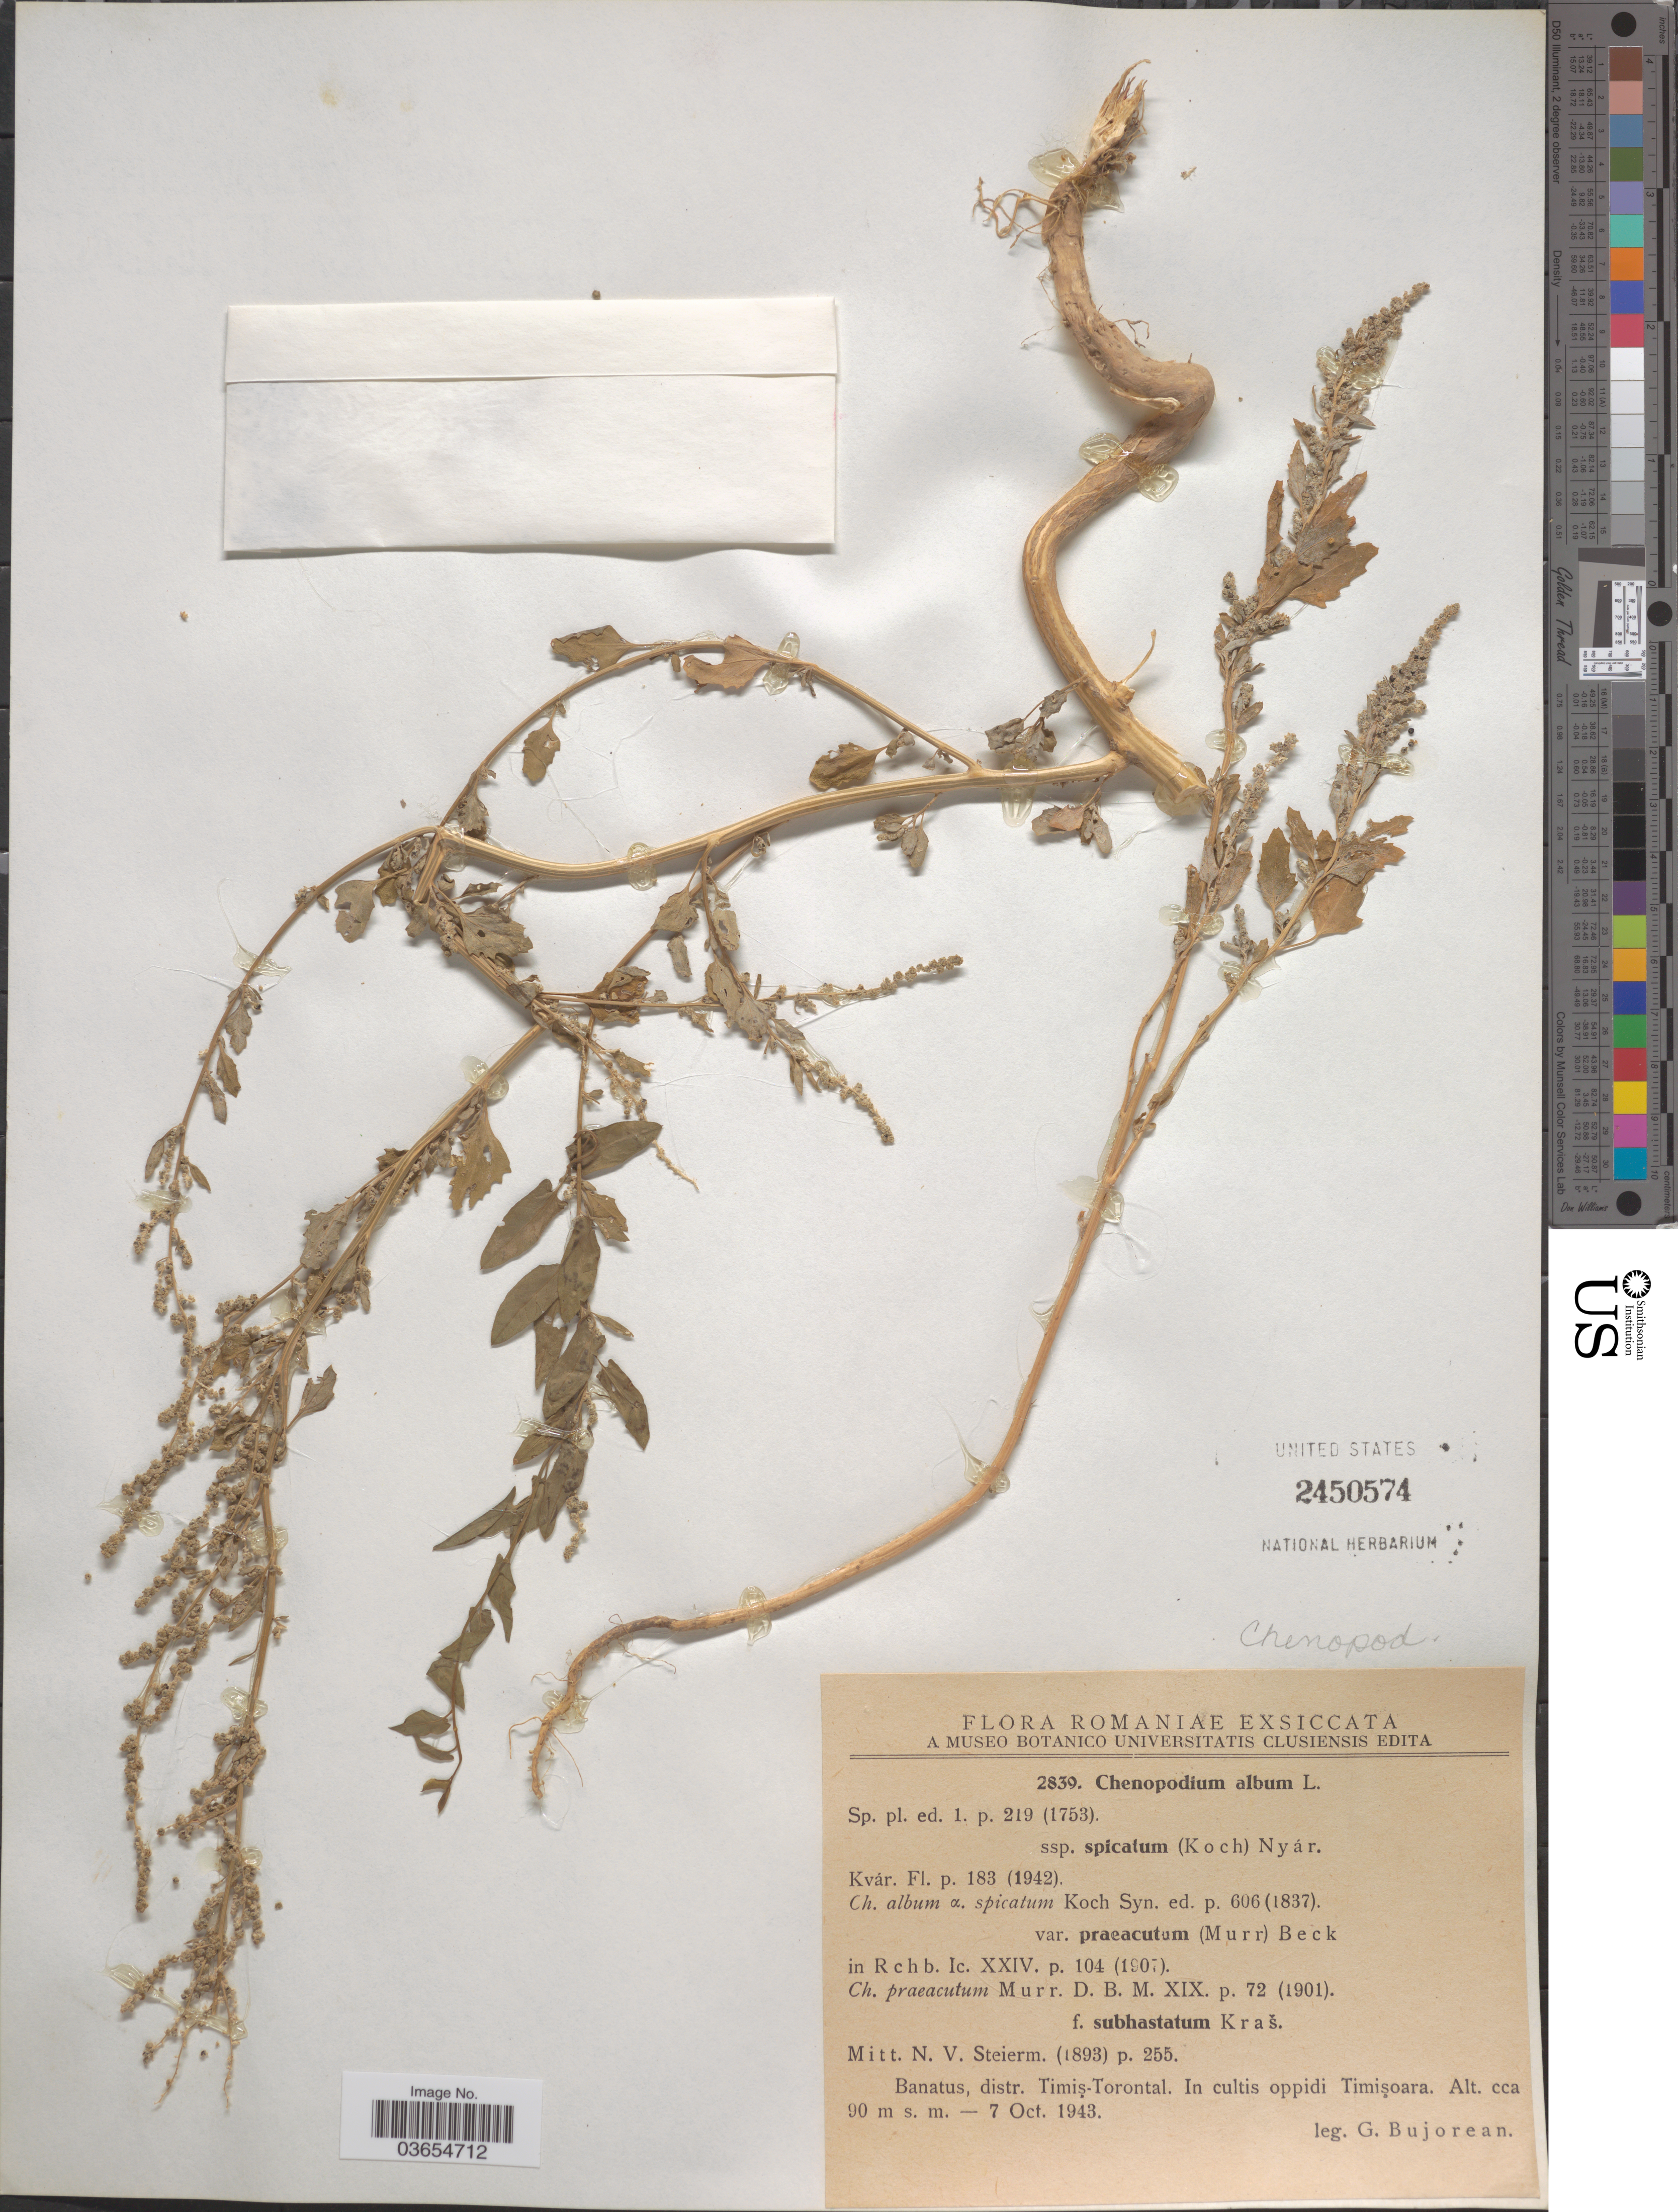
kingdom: Plantae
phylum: Tracheophyta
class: Magnoliopsida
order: Caryophyllales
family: Amaranthaceae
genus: Chenopodium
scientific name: Chenopodium album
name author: L.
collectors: G. Bujorean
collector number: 2839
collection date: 1943-10-07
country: Romania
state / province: Timis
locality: Banatus, distr. Timis-Torontal. In cultis oppidi Timisoara.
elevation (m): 90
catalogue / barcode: US 2450574